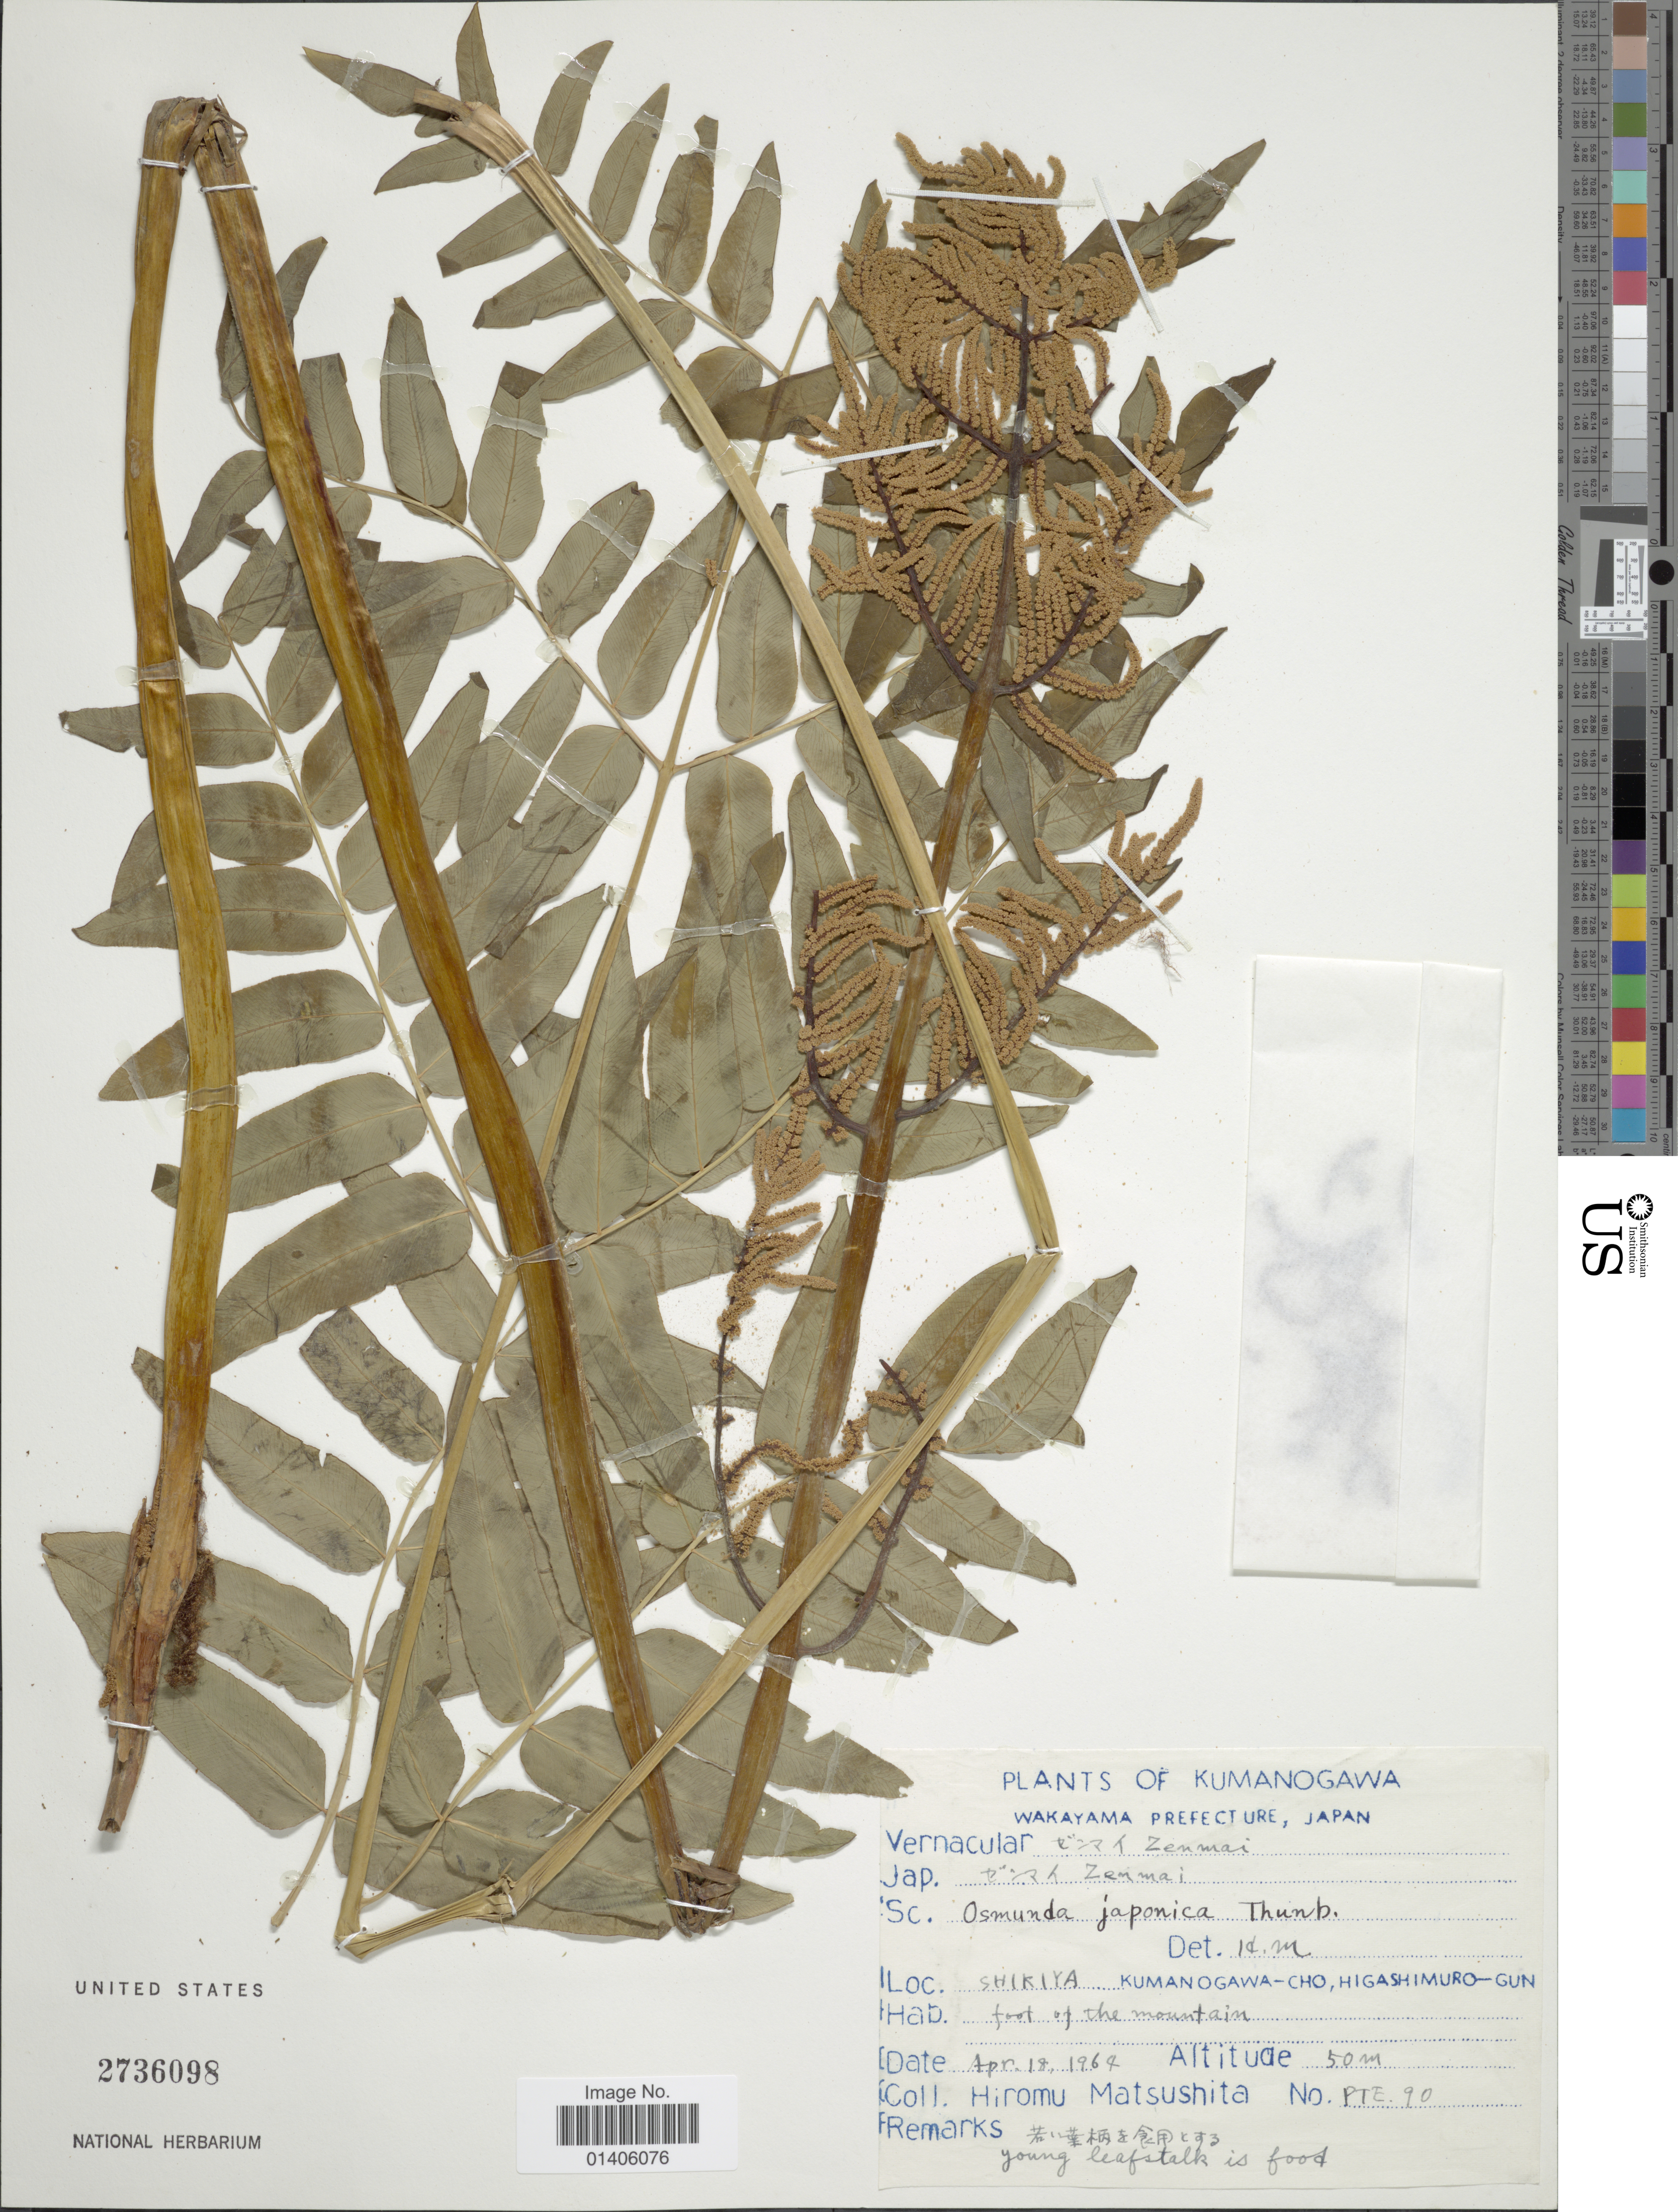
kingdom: Plantae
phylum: Tracheophyta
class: Polypodiopsida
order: Osmundales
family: Osmundaceae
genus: Osmunda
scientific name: Osmunda javanica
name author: Blume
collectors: H. Matsushita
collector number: PTE 90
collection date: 1964-04-18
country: Japan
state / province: Wakayama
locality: Kumanogawa, Wakamaya Prefecture, Shikiya, Kumangawa-cho, Higashimuro-gun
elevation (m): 50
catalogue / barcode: US 2736098